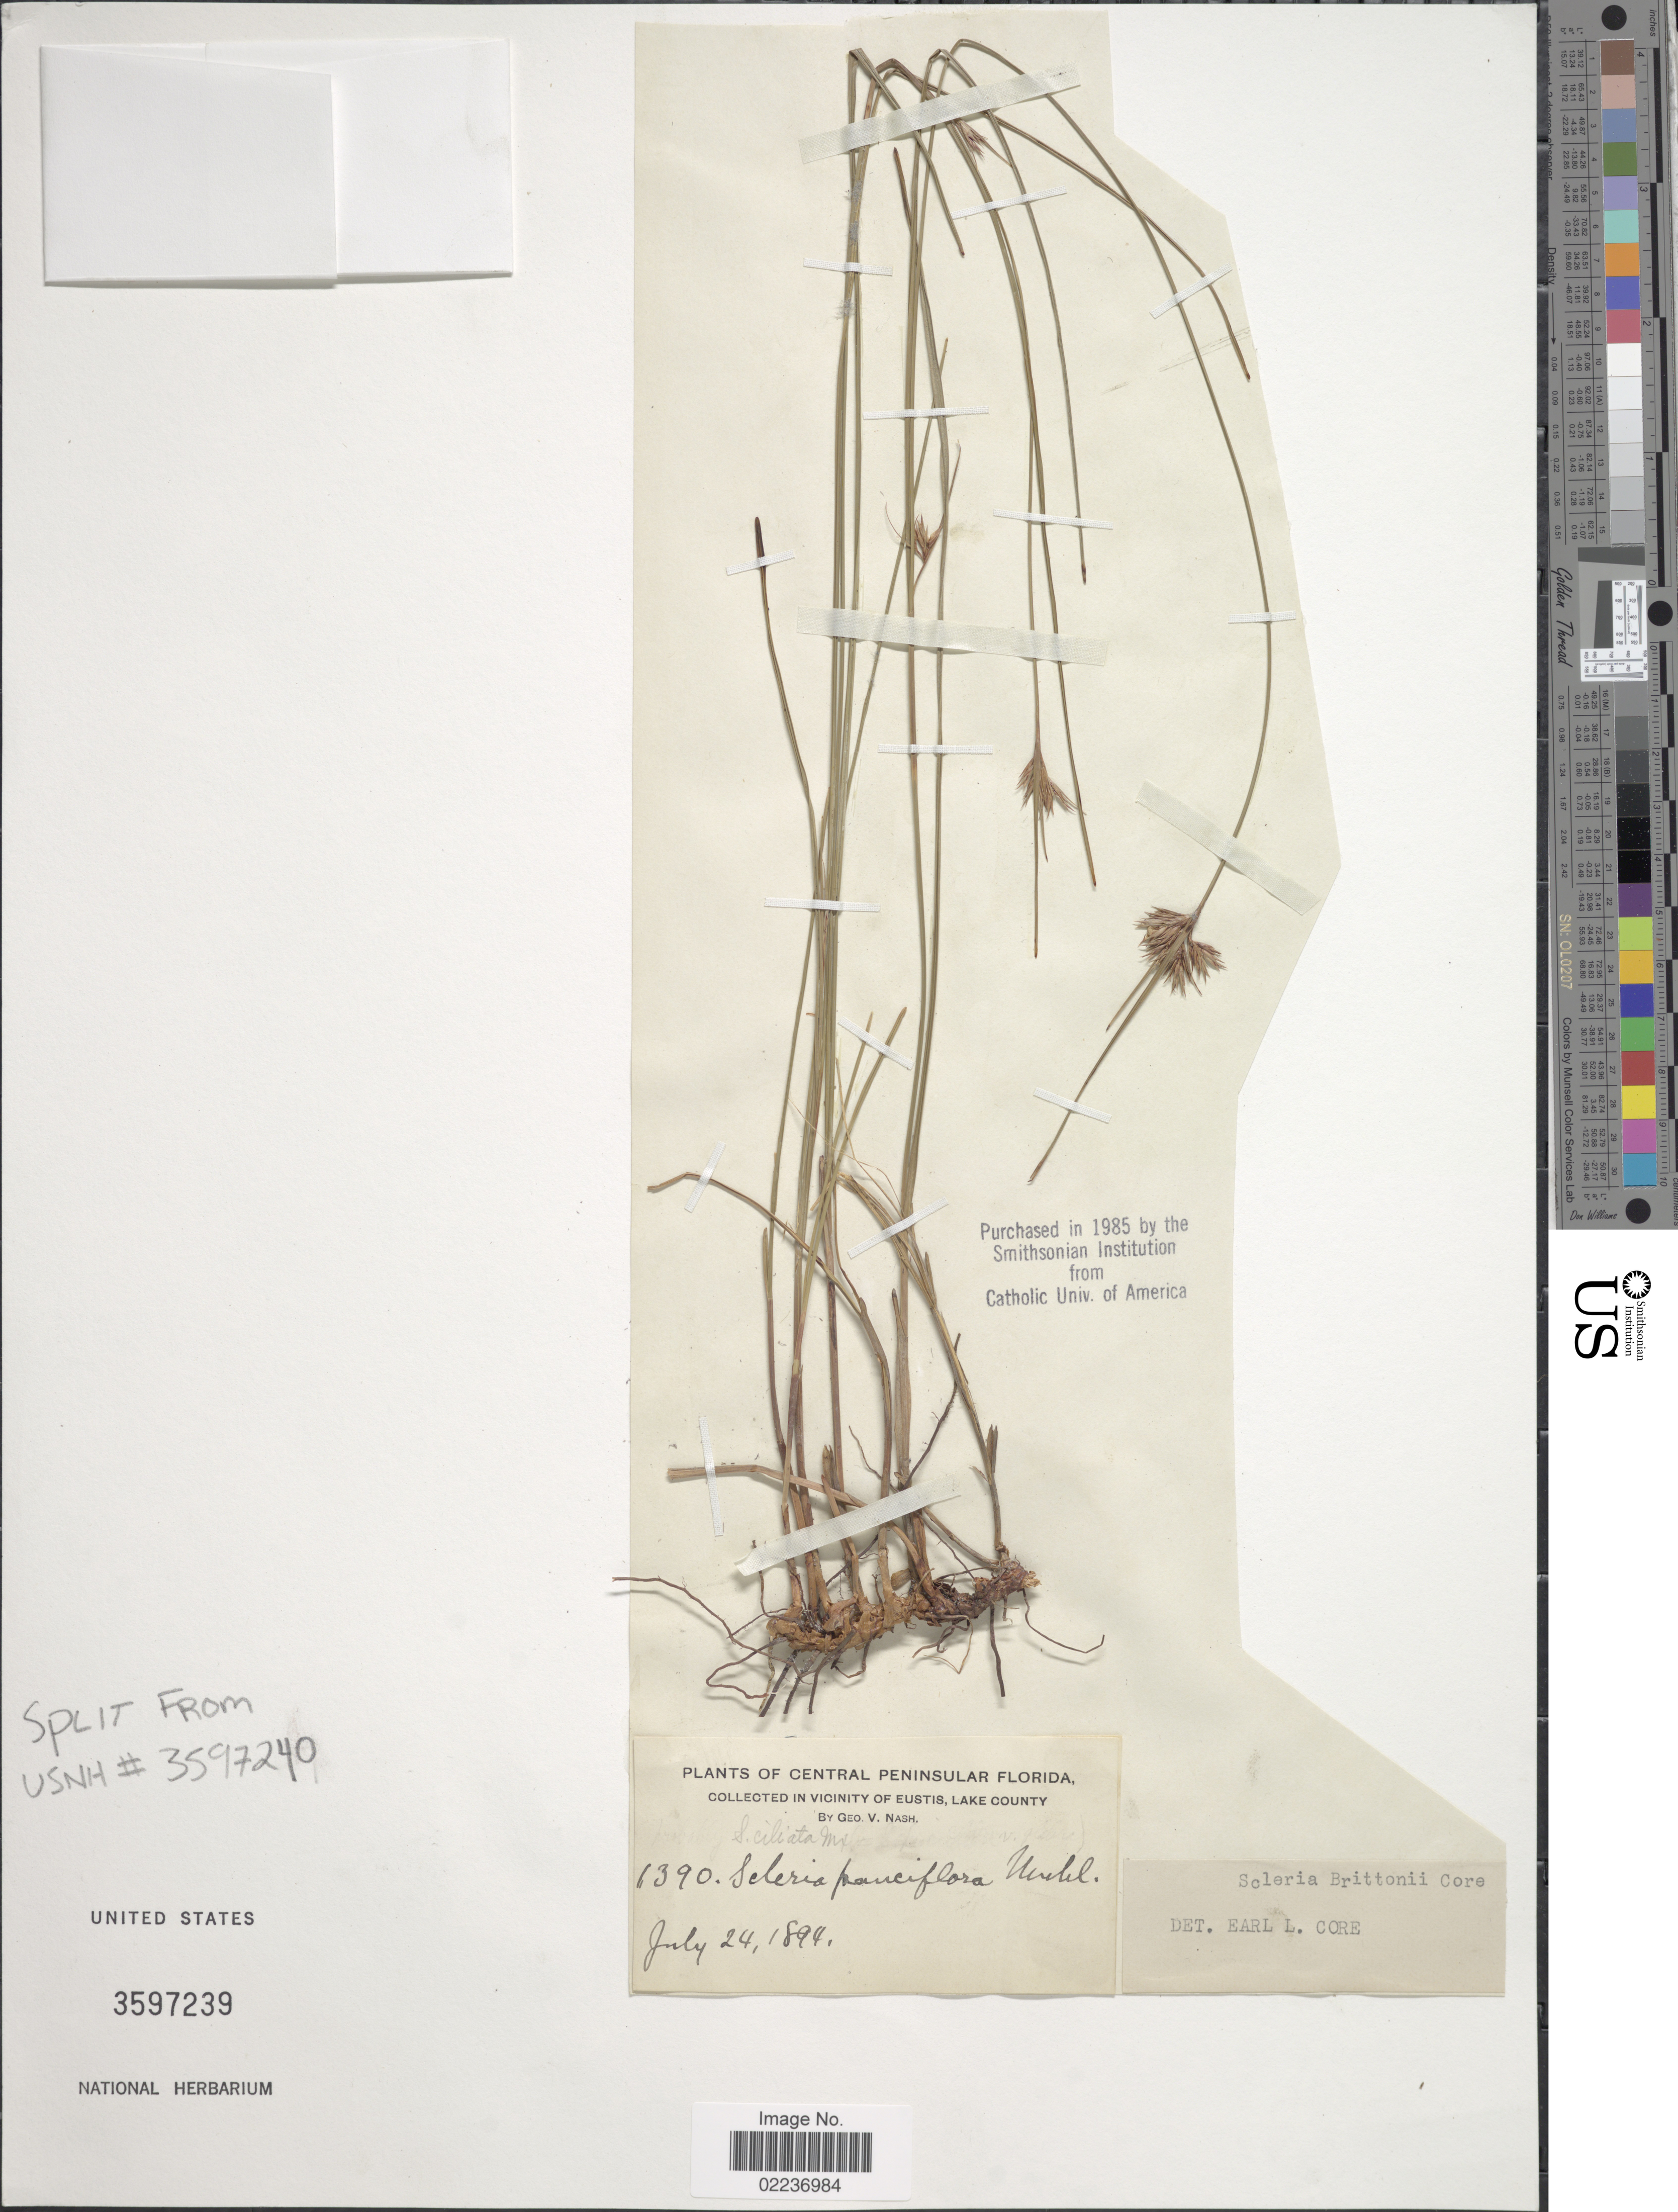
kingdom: Plantae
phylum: Tracheophyta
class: Liliopsida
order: Poales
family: Cyperaceae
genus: Scleria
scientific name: Scleria brittonii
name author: Core ex Small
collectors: G. V. Nash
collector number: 1390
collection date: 1894-07-24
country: United States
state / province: Florida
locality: Central Peninsular Florida, vicinity of Eustis, Lake County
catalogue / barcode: US 3597239